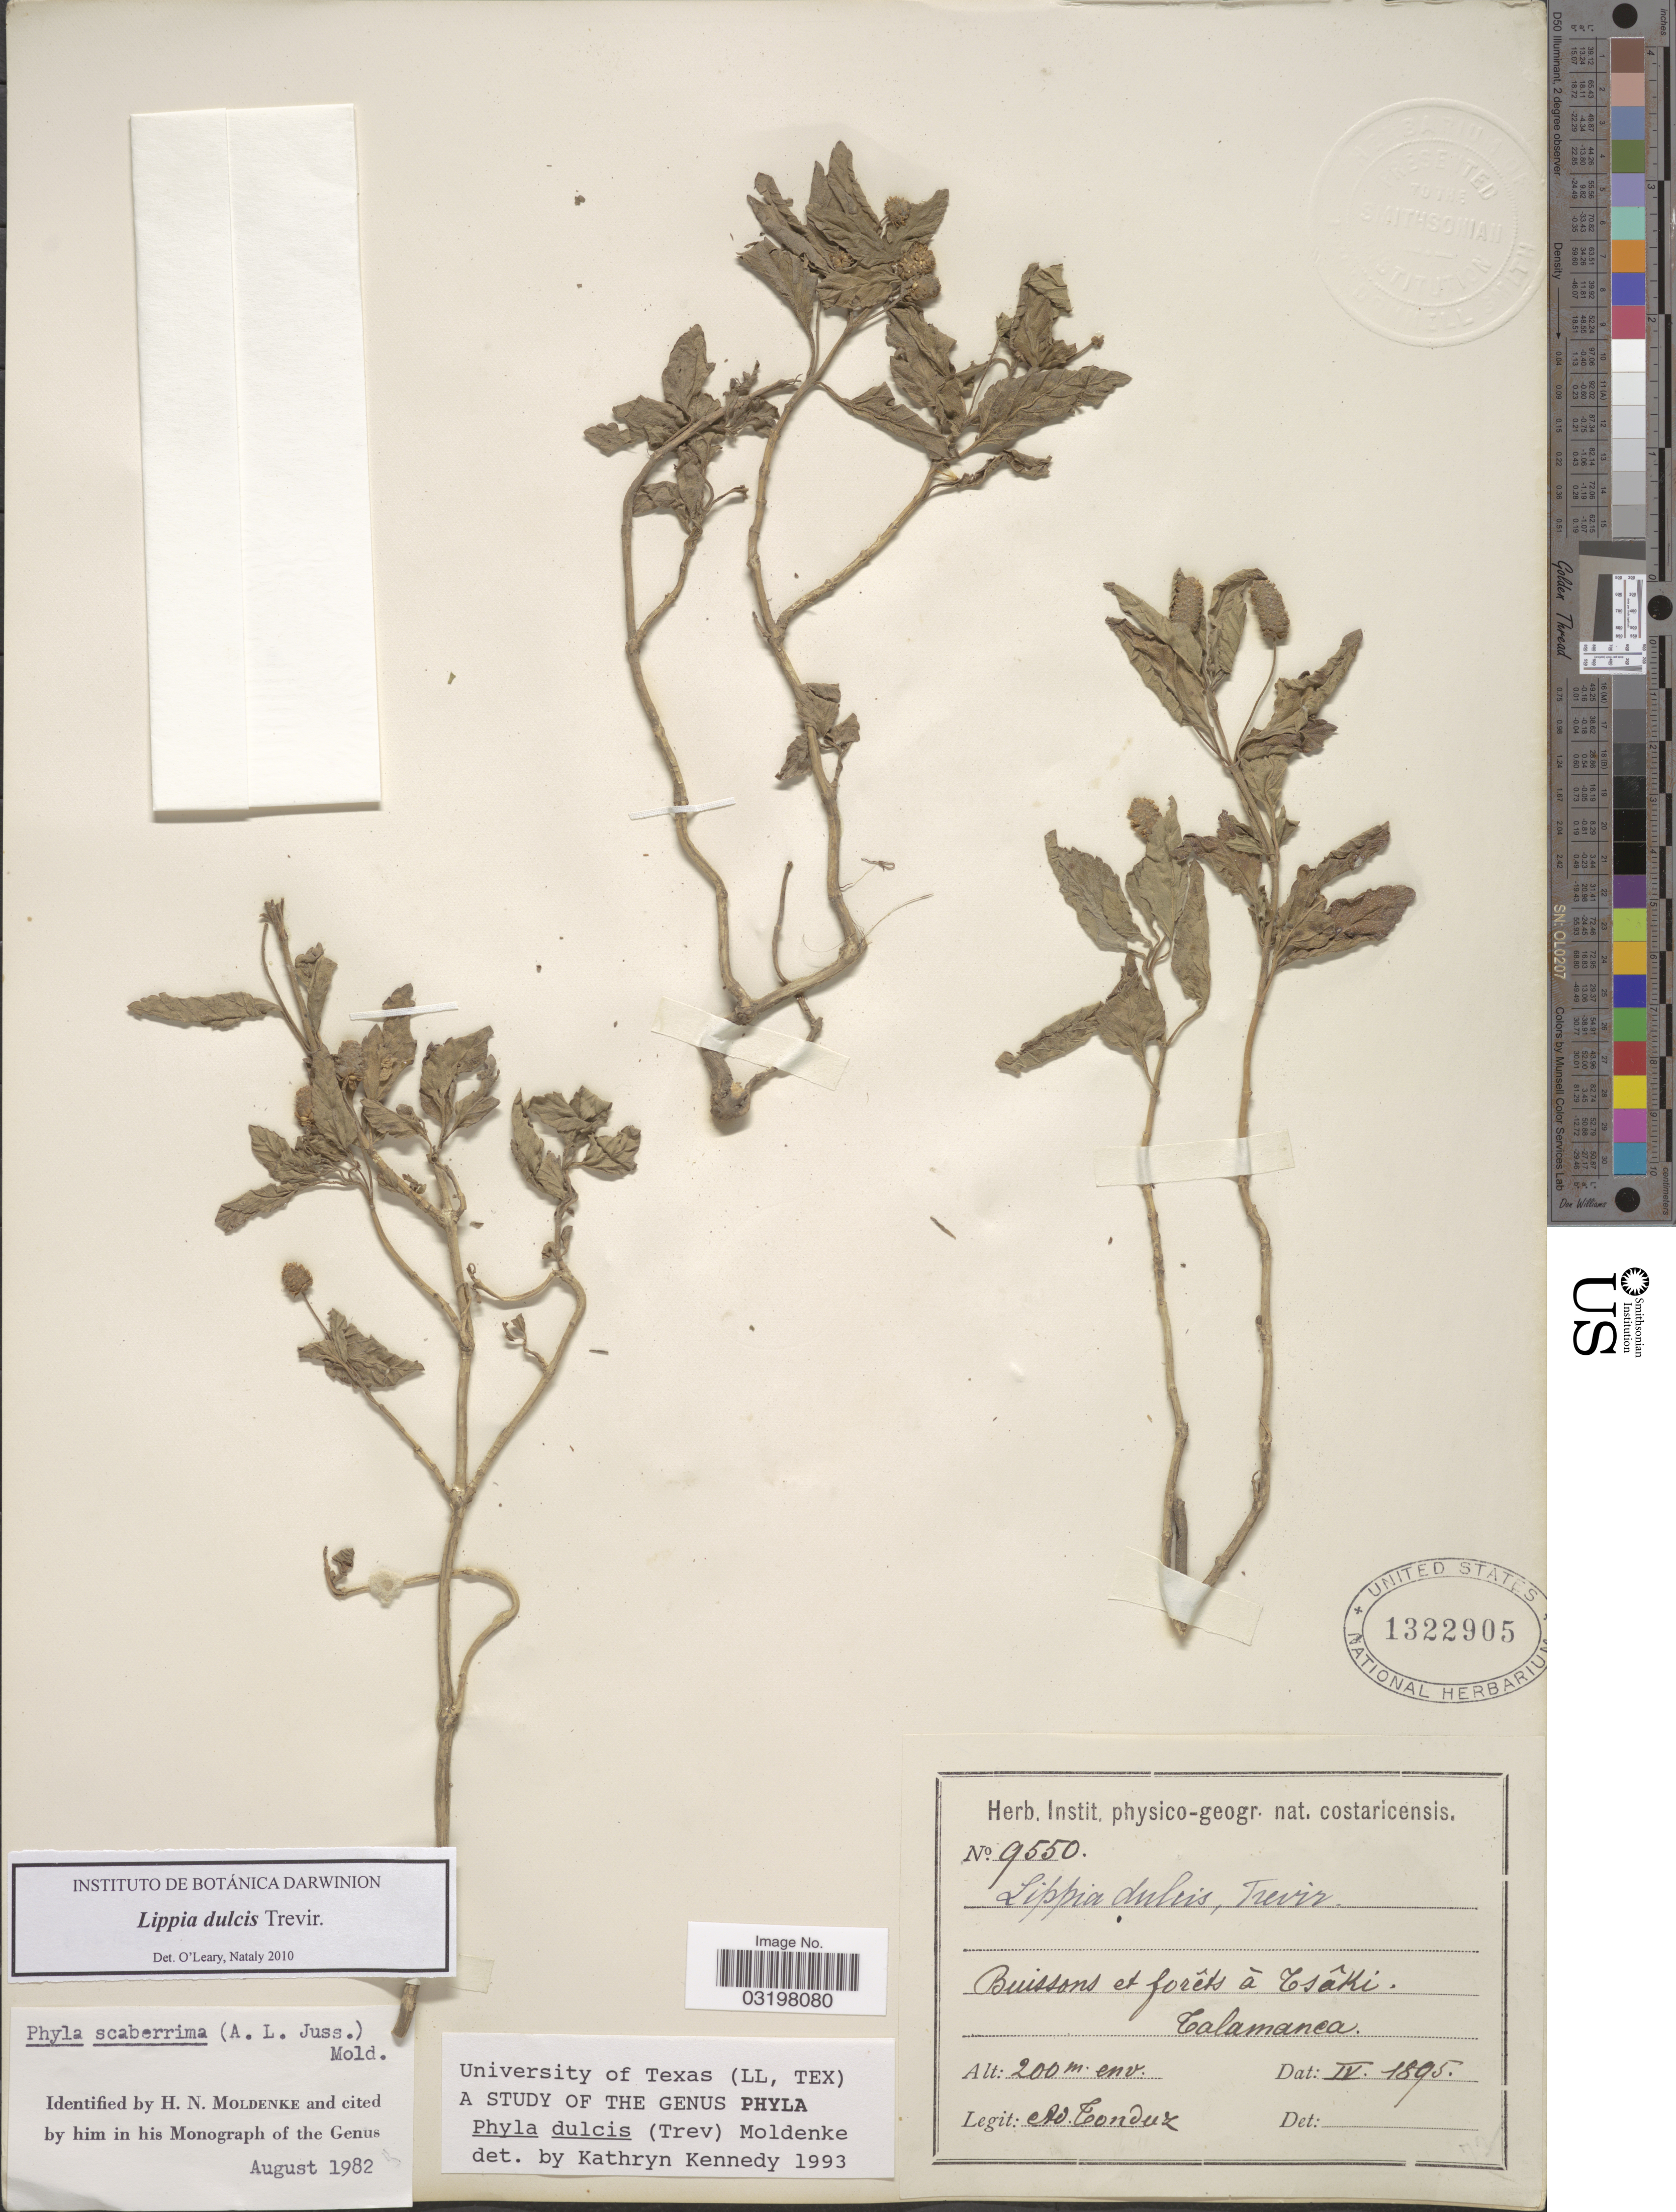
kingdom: Plantae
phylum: Tracheophyta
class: Magnoliopsida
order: Lamiales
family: Verbenaceae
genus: Lippia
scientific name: Lippia dulcis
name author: Trevis.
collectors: A. Tonduz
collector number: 9550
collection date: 1895-04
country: Costa Rica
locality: Buissons et forêts á Tsâki. Talamanca.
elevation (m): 200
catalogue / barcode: US 1322905